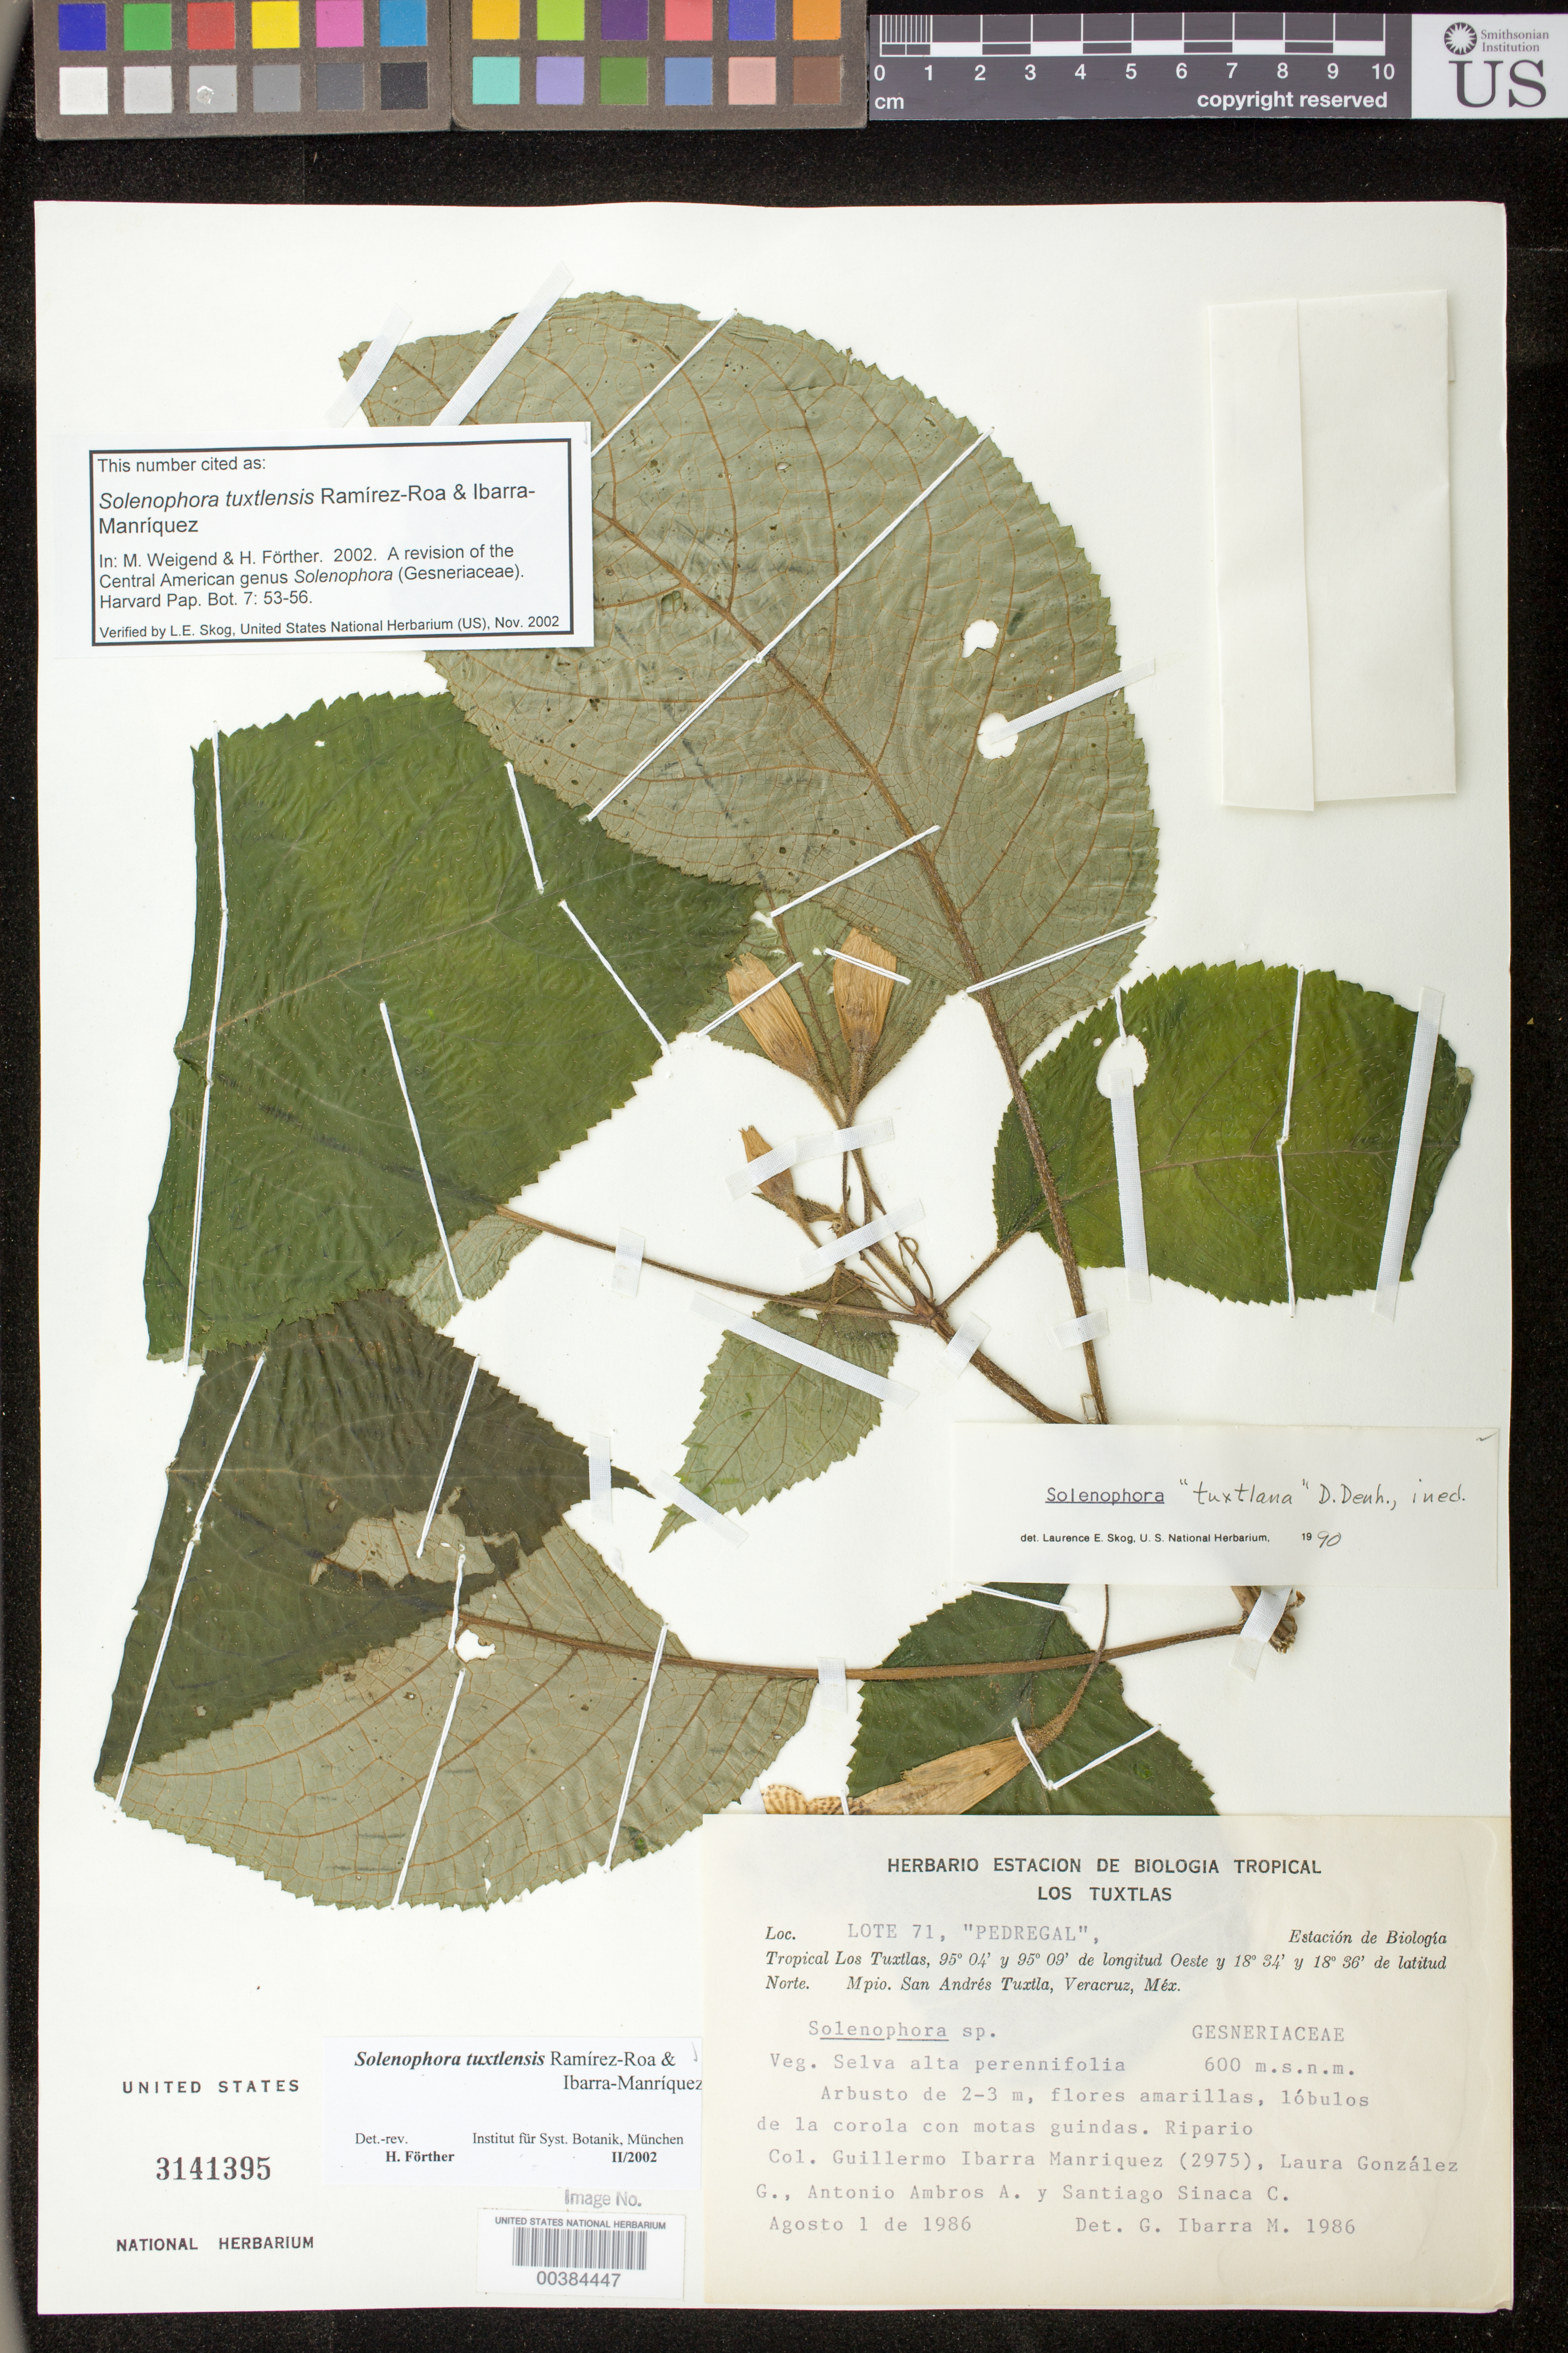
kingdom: Plantae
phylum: Tracheophyta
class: Magnoliopsida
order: Lamiales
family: Gesneriaceae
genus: Solenophora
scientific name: Solenophora tuxtlensis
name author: Ram.-Roa & Ibarra-Manr.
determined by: Weigend; Förther, Harald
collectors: G. Ibarra M., L. González G., A. Ambros A. & S. Sinaca-Colin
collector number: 2975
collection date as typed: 01 Aug 1986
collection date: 1986-08-01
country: Mexico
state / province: Veracruz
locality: Mpio. San Andrés Tuxtla, Estación de Biología Tropical Los Tuxtlas, Lote 71, "Pedregal"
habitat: Selva alta perennifolia; riparia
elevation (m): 600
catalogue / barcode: US 3141395